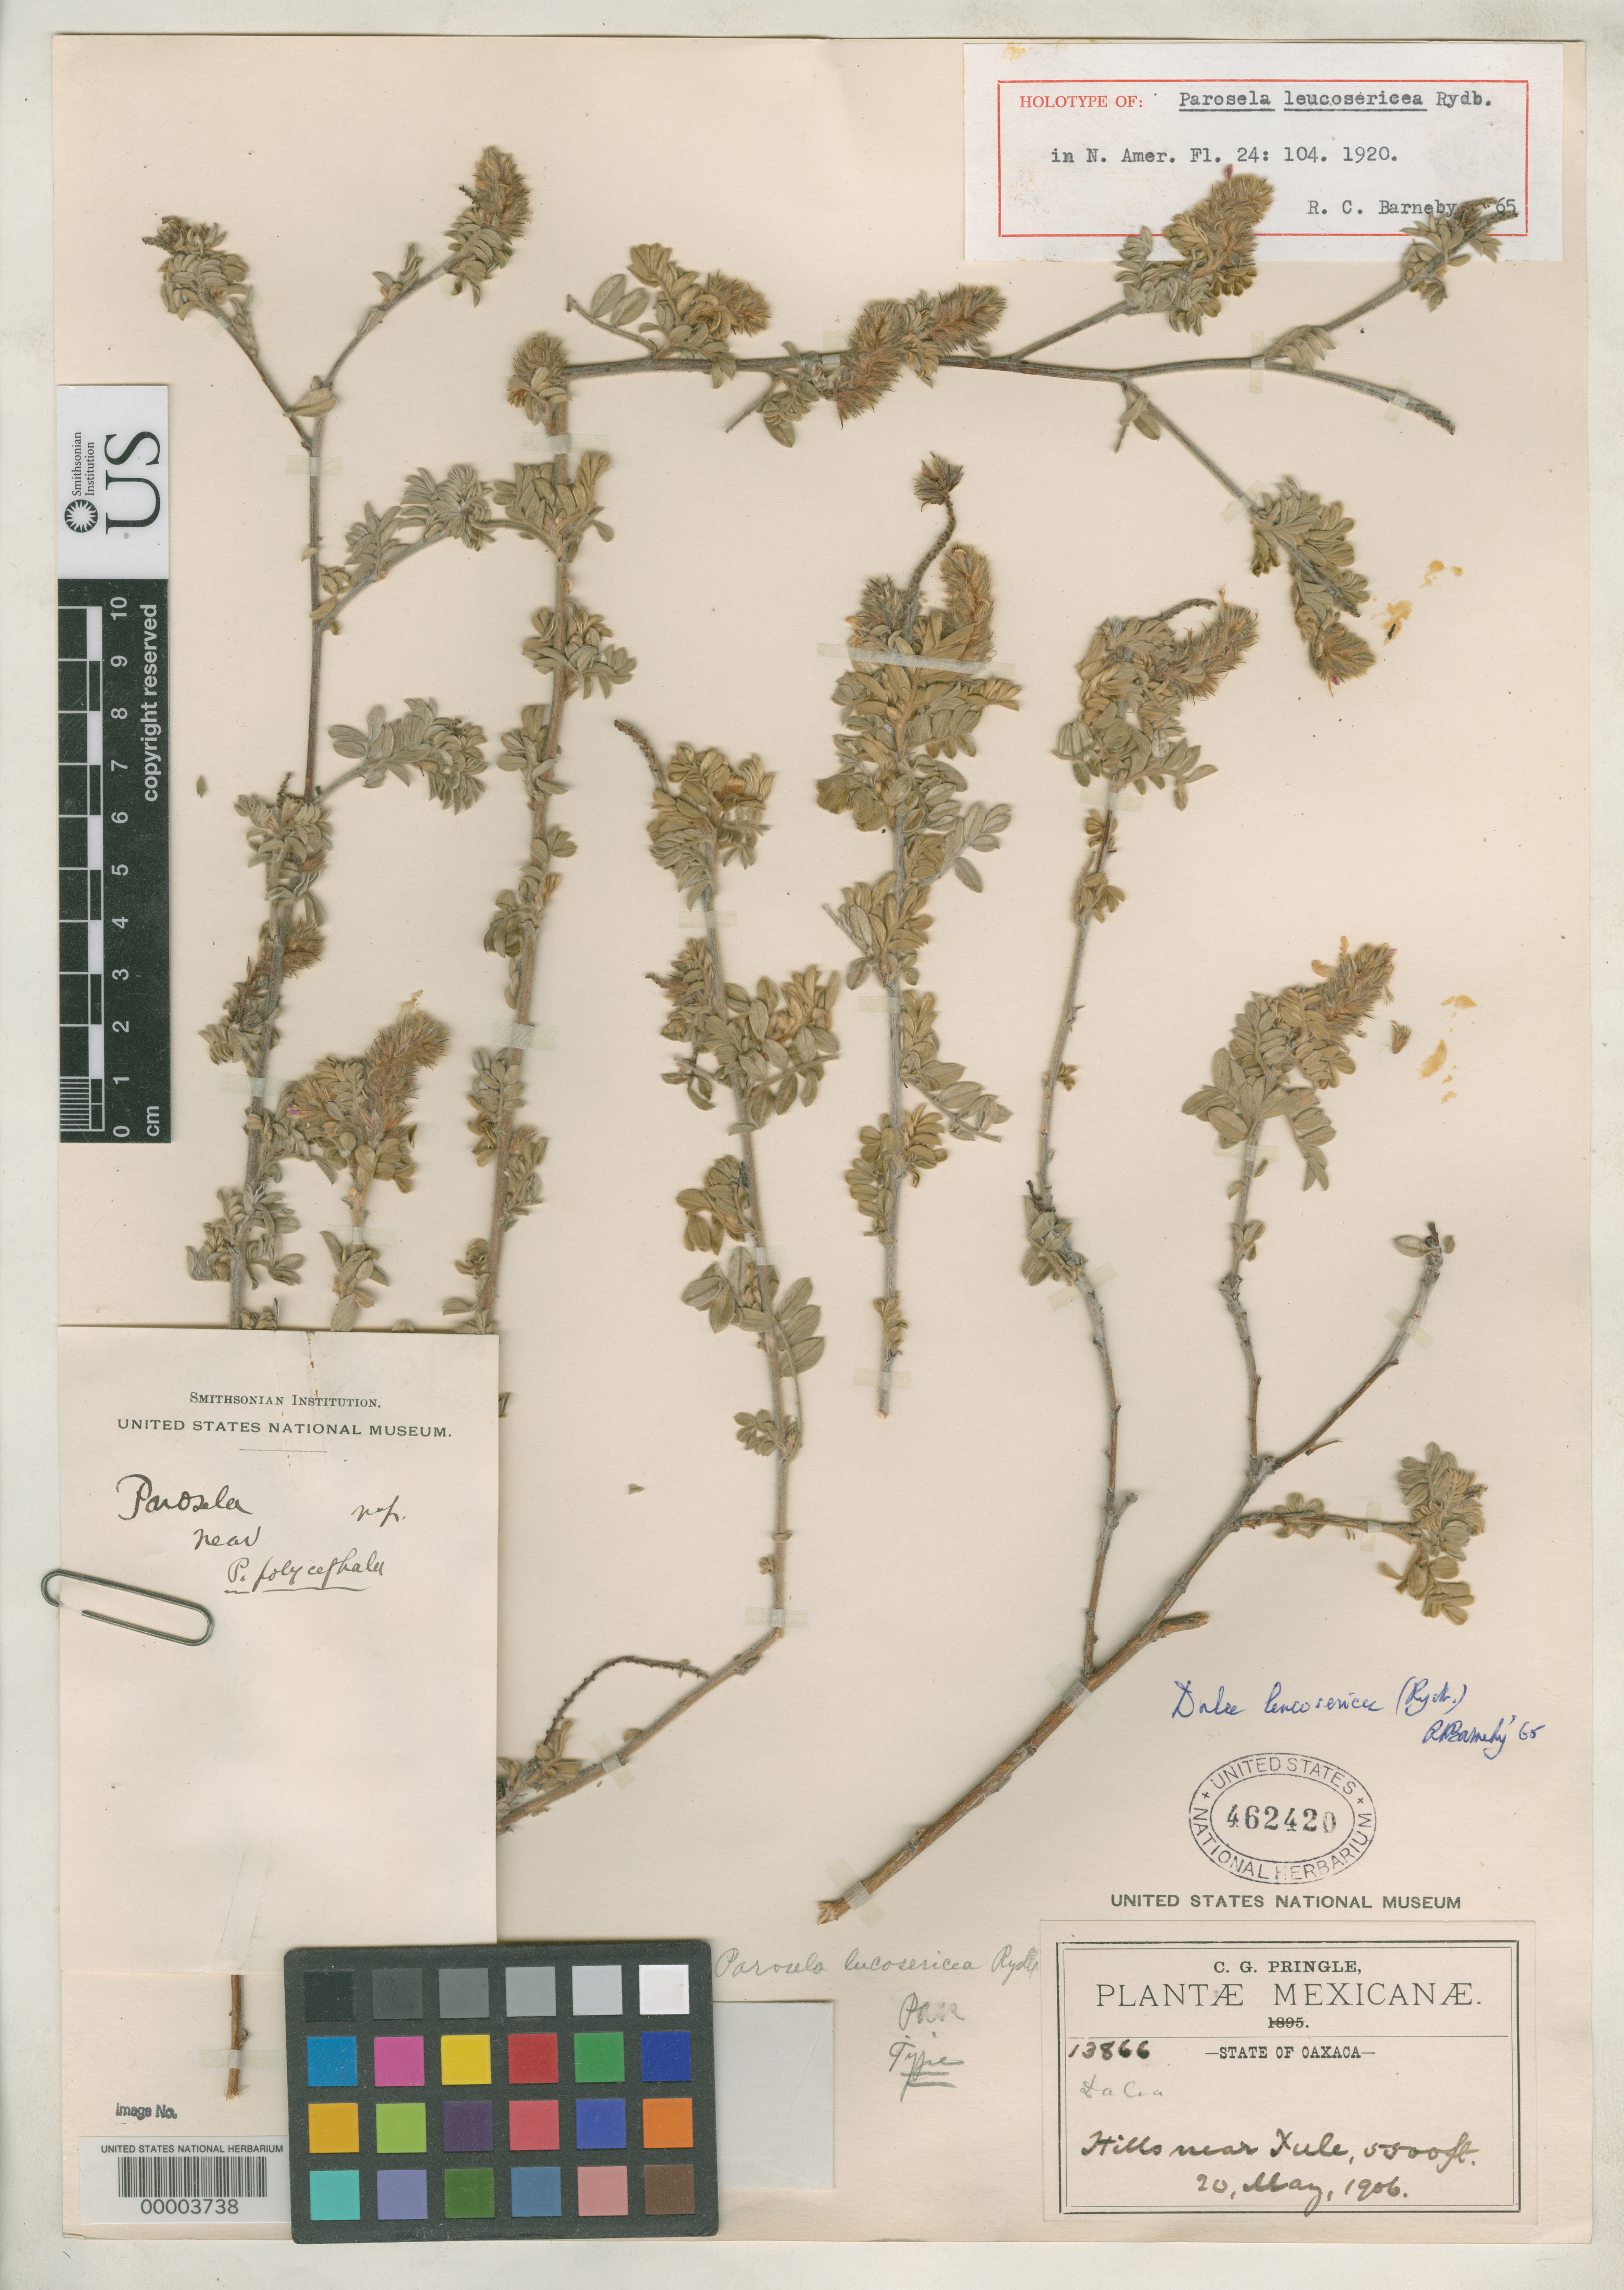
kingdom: Plantae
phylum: Tracheophyta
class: Magnoliopsida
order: Fabales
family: Fabaceae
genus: Parosela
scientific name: Parosela leucosericea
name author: Rydb.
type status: Holotype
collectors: C. G. Pringle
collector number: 13866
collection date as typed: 20 May 1906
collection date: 1906-05-20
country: Mexico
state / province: Oaxaca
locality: Near Tula.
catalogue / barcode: US 462420